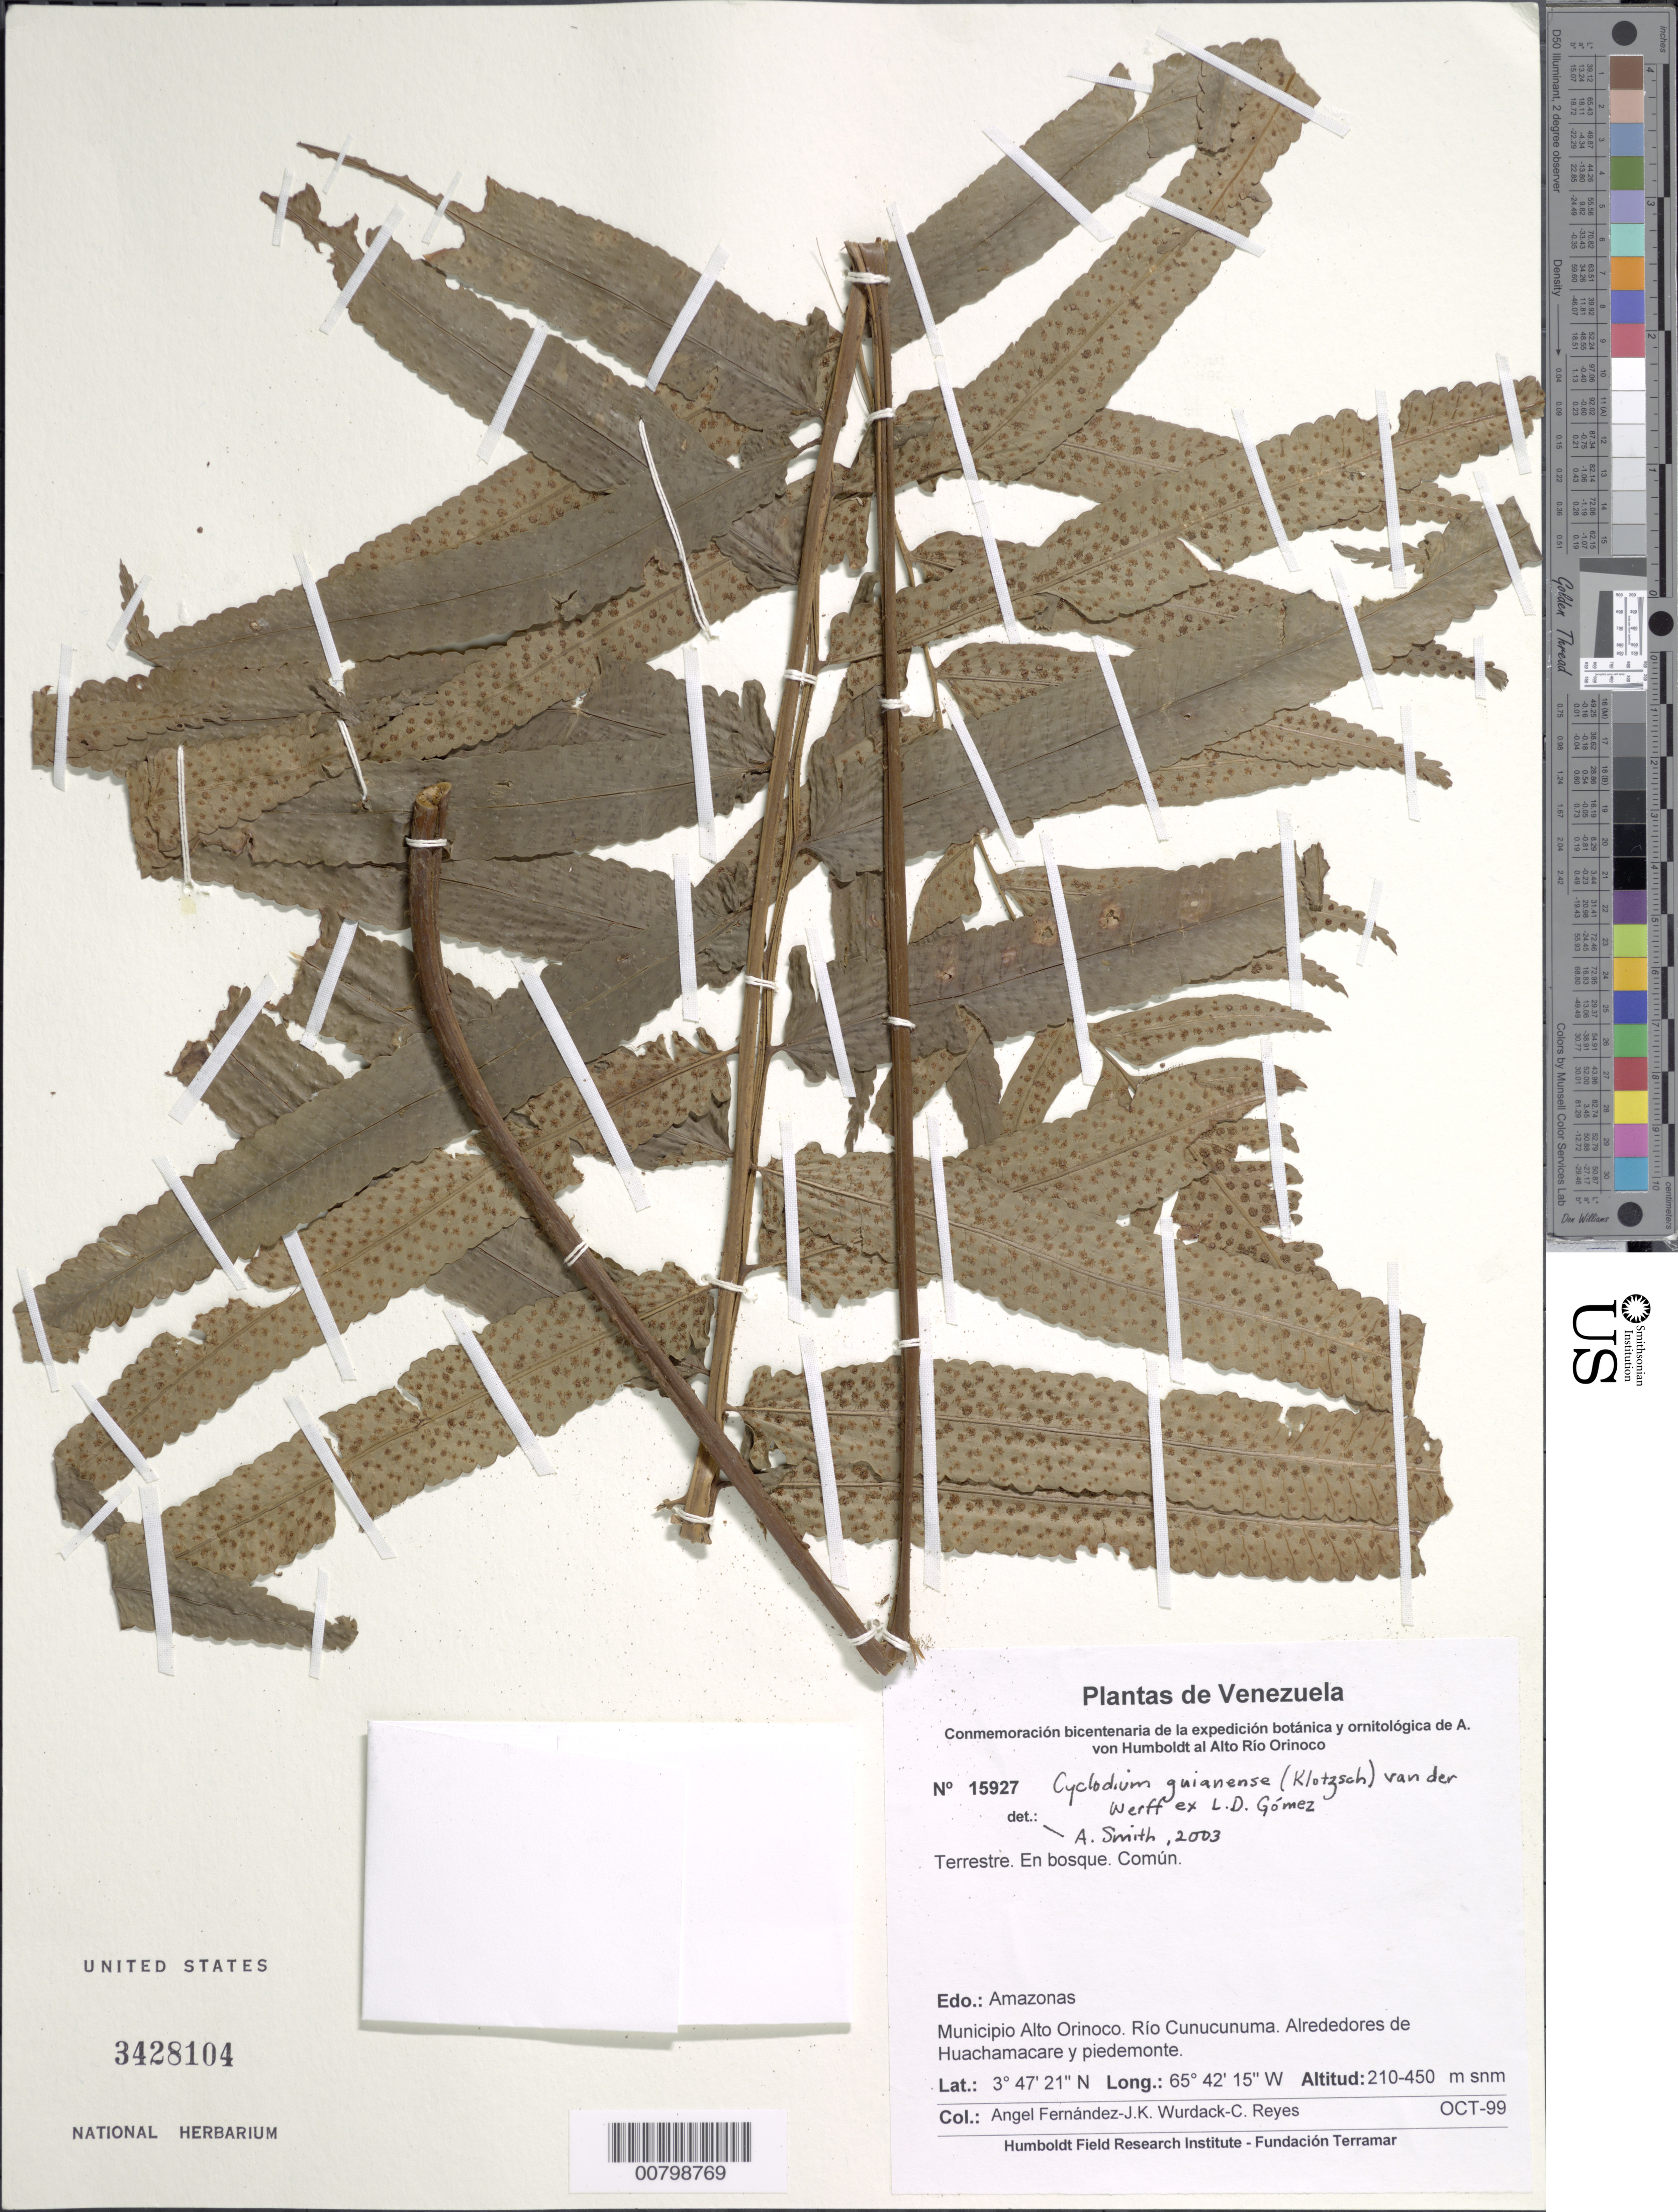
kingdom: Plantae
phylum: Tracheophyta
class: Polypodiopsida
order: Polypodiales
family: Dryopteridaceae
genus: Cyclodium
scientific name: Cyclodium guianense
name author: (Klotzsch) van der Werff ex L.D. Gómez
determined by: Smith, A.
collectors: A. Fernández, K. Wurdack & C. Reyes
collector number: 15927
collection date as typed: Oct-99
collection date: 1999-10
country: Venezuela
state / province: Amazonas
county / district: Alto Orinoco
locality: Río Cunucunuma, alrededores de Huachamacare y piedmonte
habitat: Forest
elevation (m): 210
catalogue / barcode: US 3428104